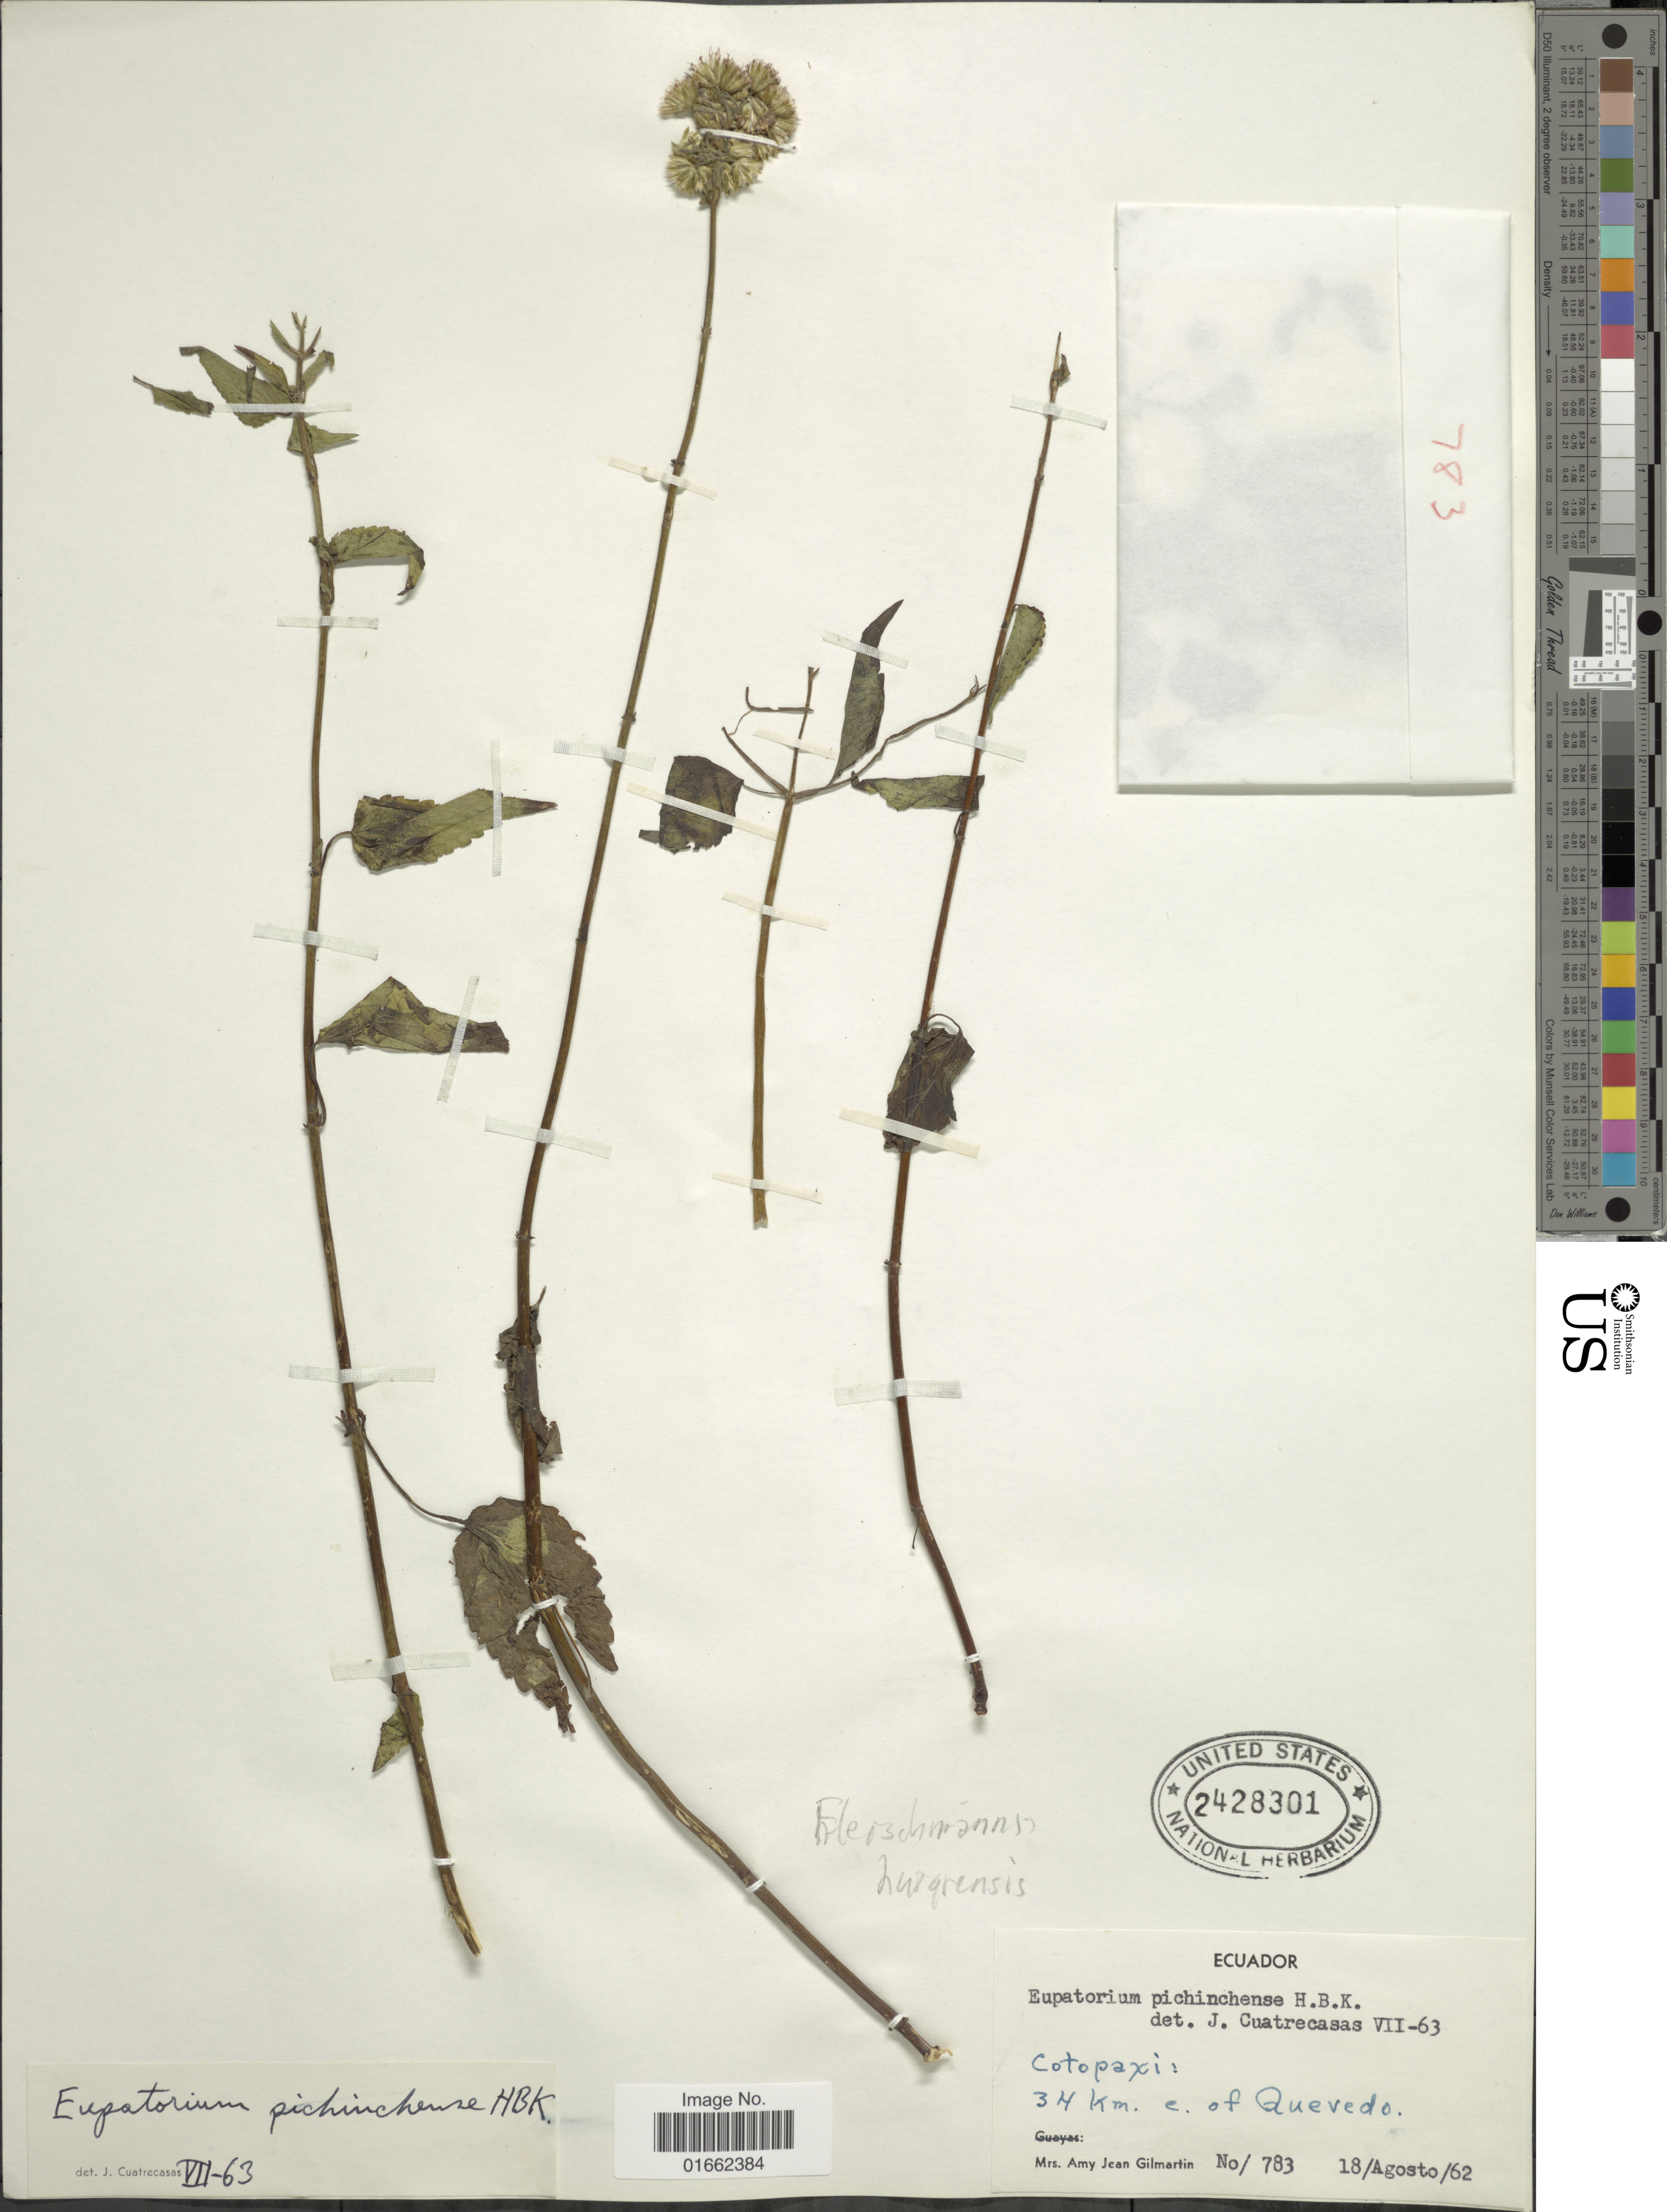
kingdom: Plantae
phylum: Tracheophyta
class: Magnoliopsida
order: Asterales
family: Asteraceae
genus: Fleischmannia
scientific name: Fleischmannia obscurifolia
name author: (Hieron.) R.M. King & H. Rob.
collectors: A. J. Gilmartin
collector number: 783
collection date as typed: Transcribed d/m/y: 18/8/62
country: Ecuador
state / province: Cotopaxi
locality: Cotopaxi: 34 km. e. of Quevedo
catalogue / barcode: US 2428301